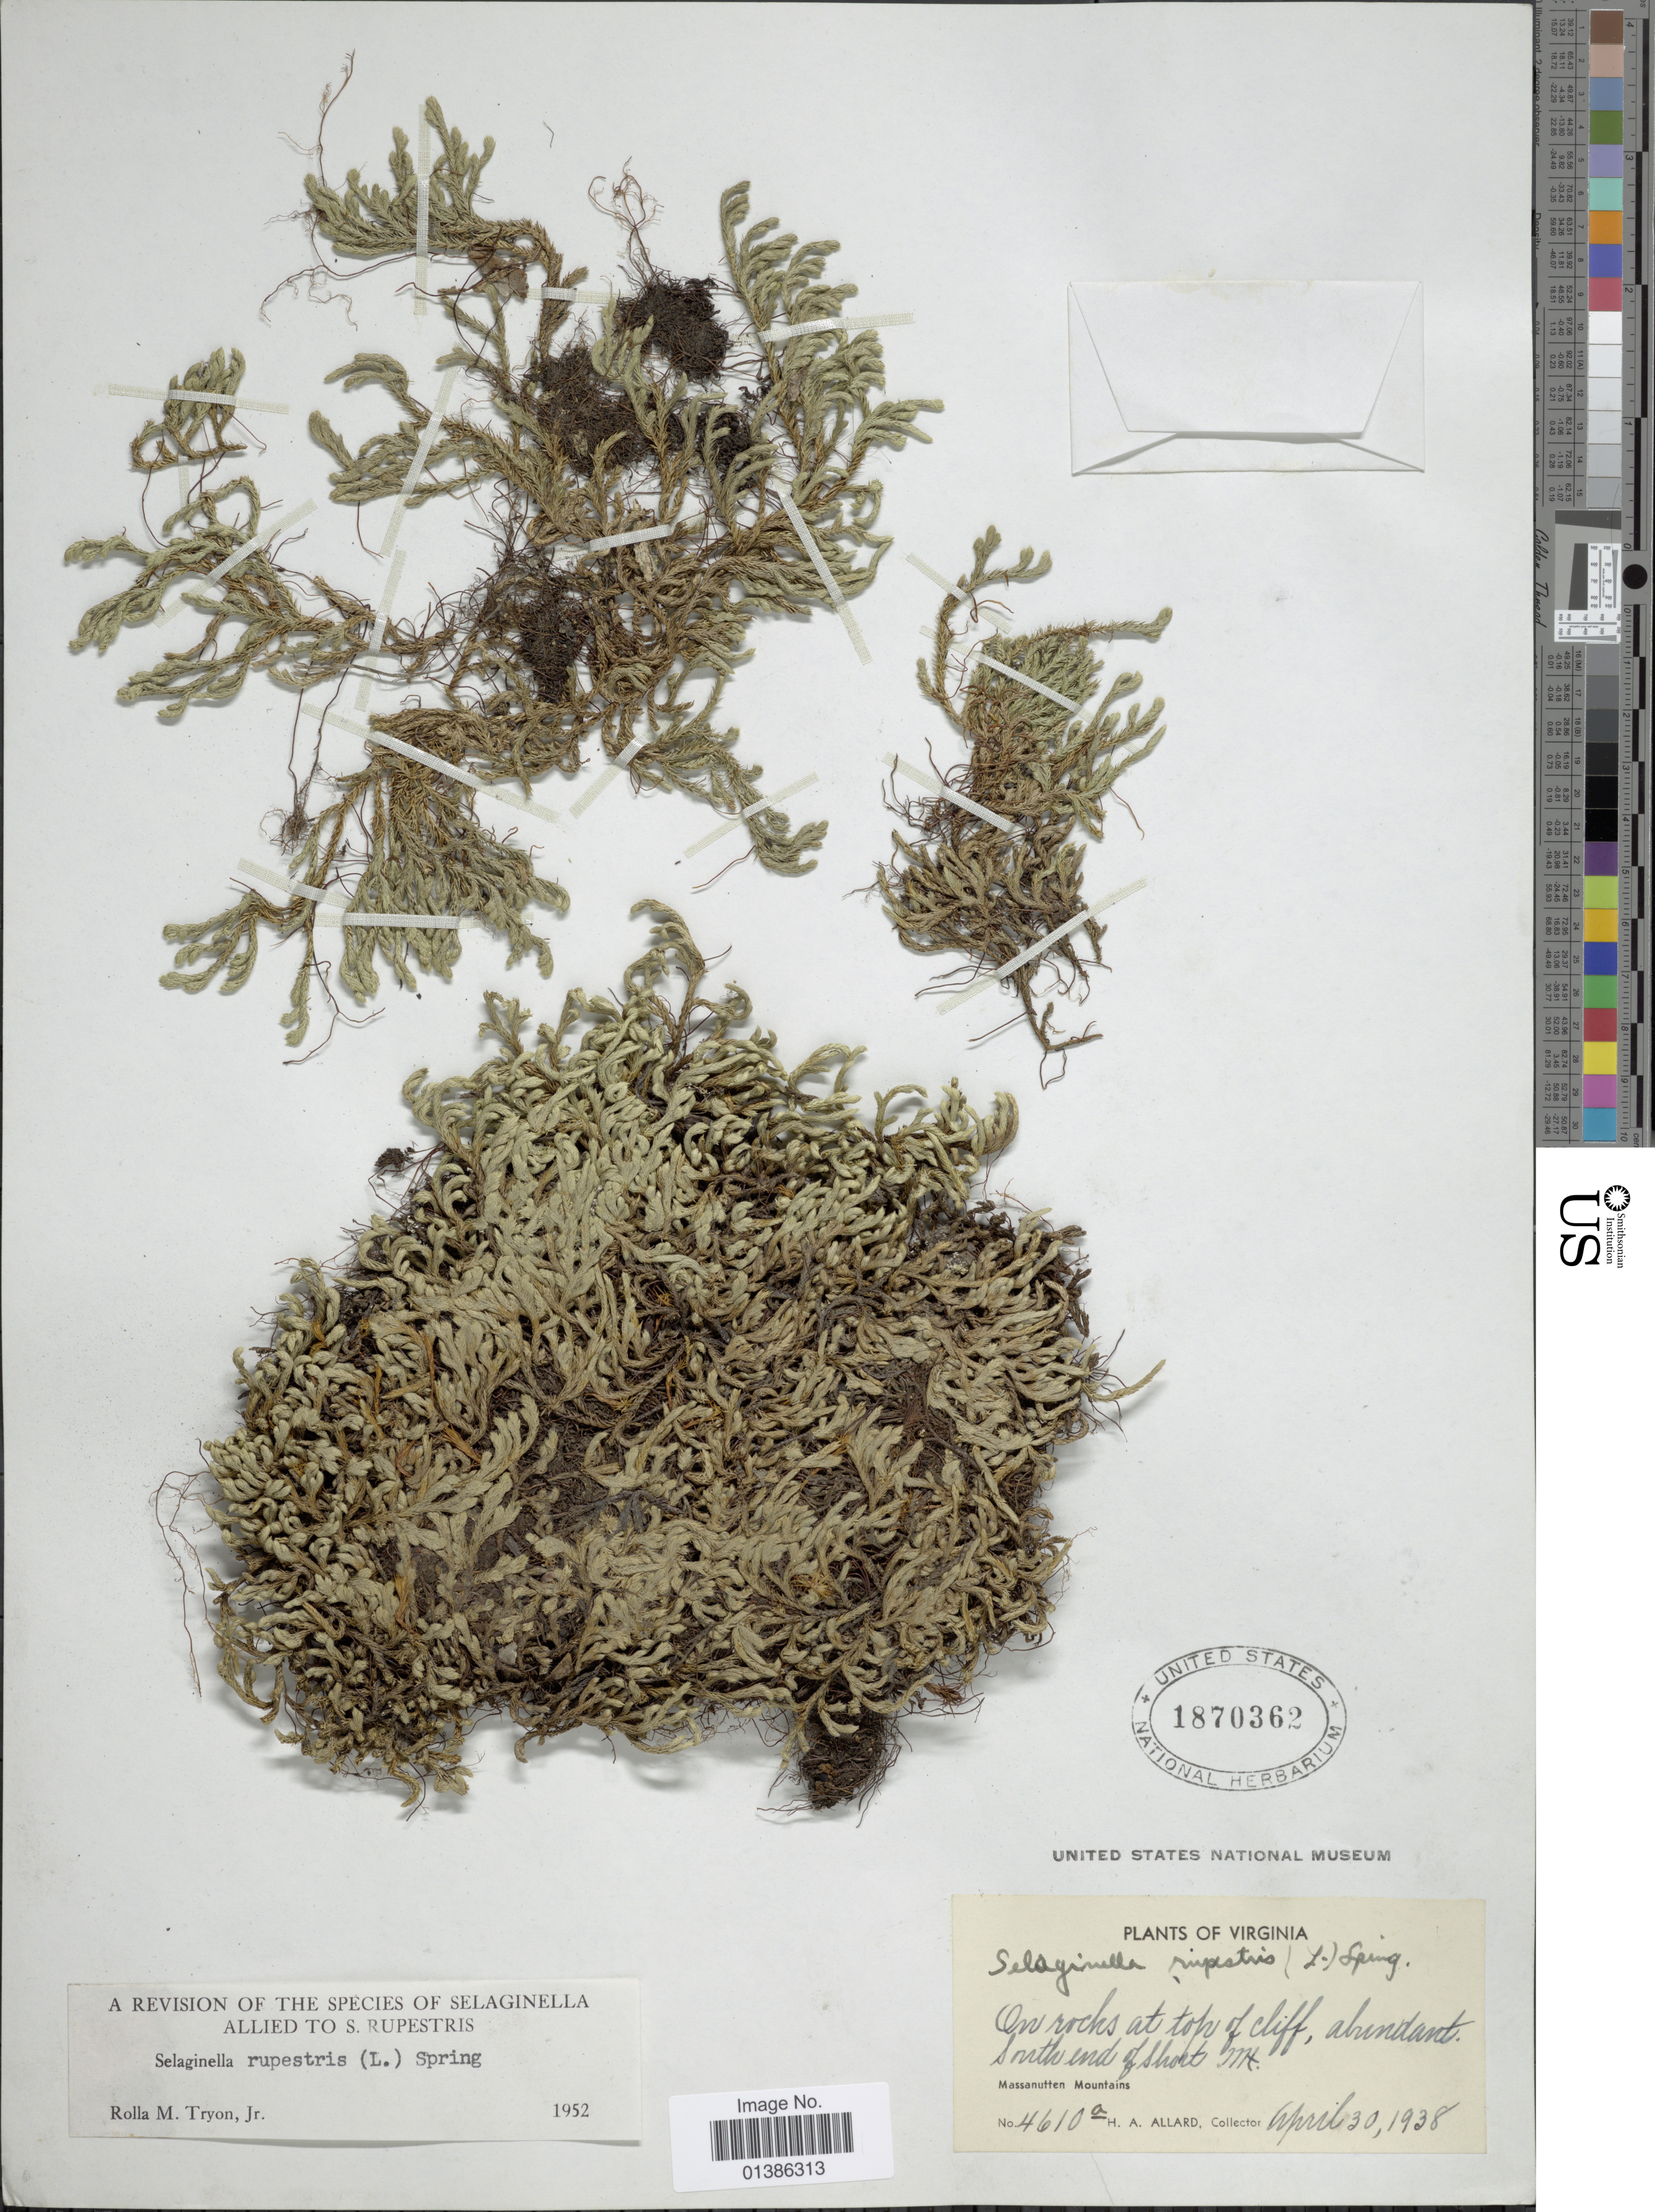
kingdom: Plantae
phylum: Tracheophyta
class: Lycopodiopsida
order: Selaginellales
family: Selaginellaceae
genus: Selaginella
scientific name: Selaginella rupestris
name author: (L.) Spring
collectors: H. A. Allard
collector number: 4610a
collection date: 1938-04-30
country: United States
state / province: Virginia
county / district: Shenandoah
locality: South end of Short Mt. Massanutten Mountains.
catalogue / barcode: US 1870362